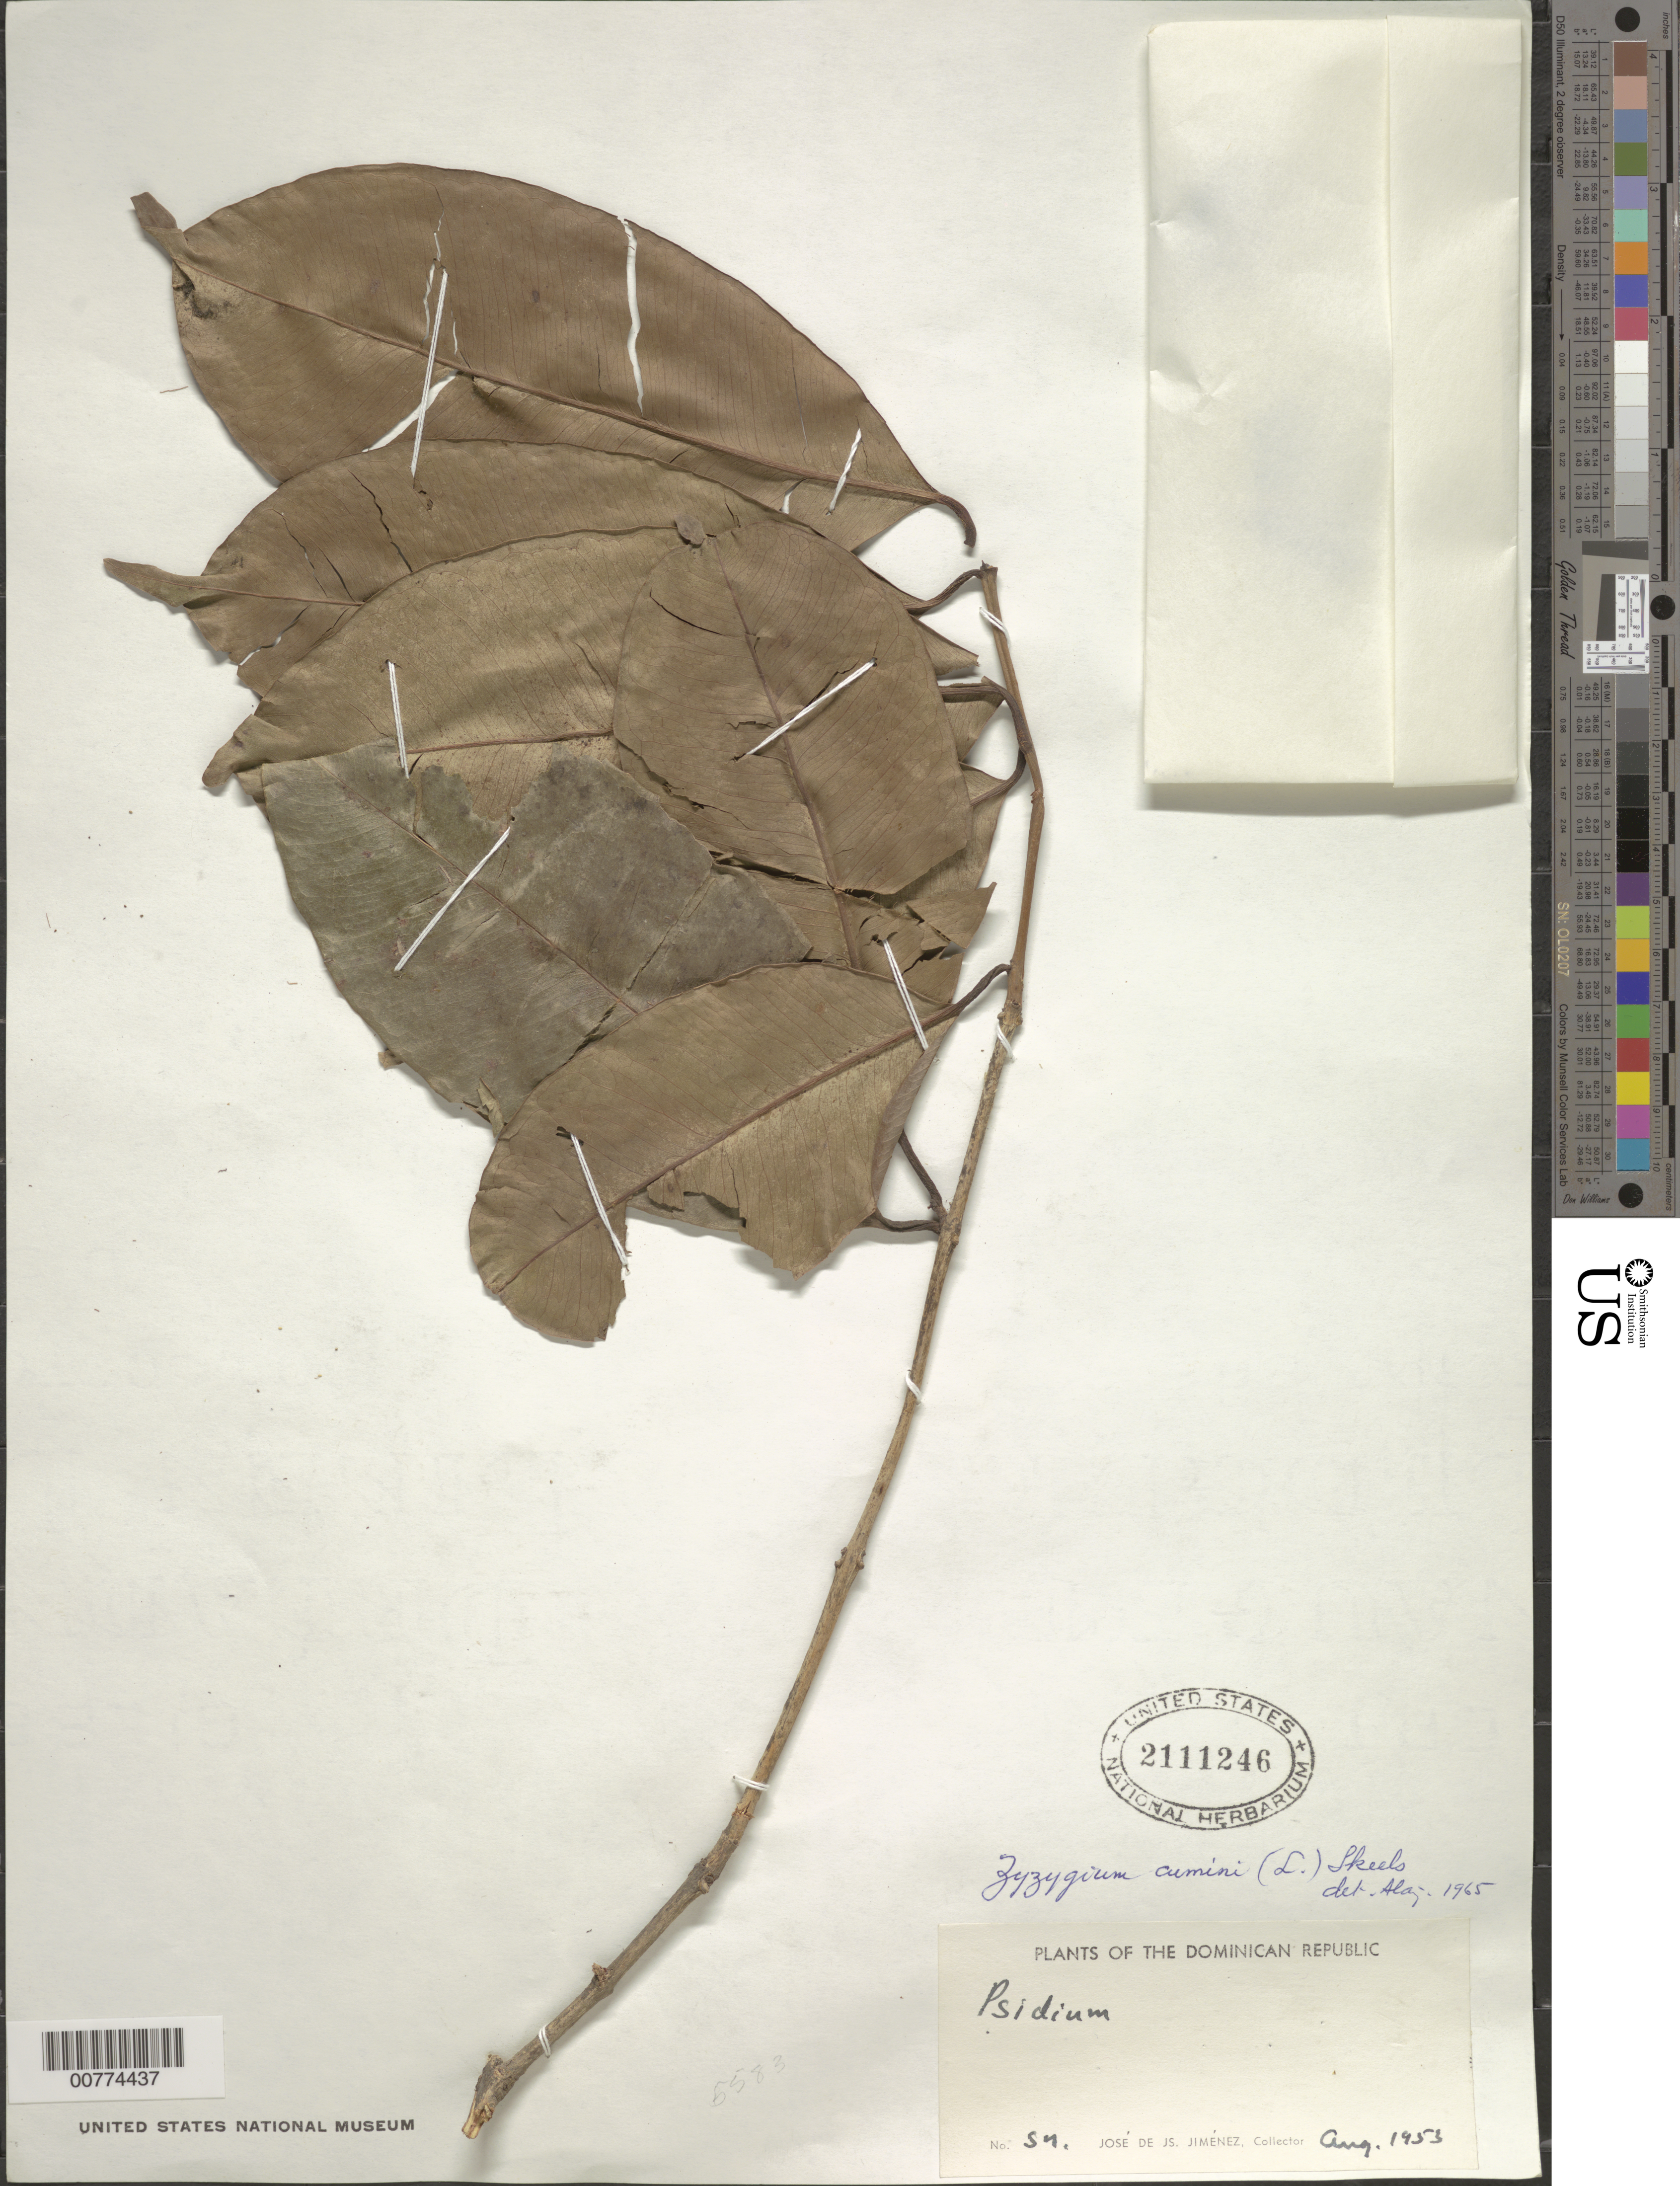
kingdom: Plantae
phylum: Tracheophyta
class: Magnoliopsida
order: Myrtales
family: Myrtaceae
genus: Syzygium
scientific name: Syzygium cumini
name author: (L.) Skeels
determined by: Liogier, Alain H.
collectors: J. J. Jiménez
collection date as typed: Aug 1953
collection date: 1953-08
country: Dominican Republic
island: Hispaniola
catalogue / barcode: US 2111246